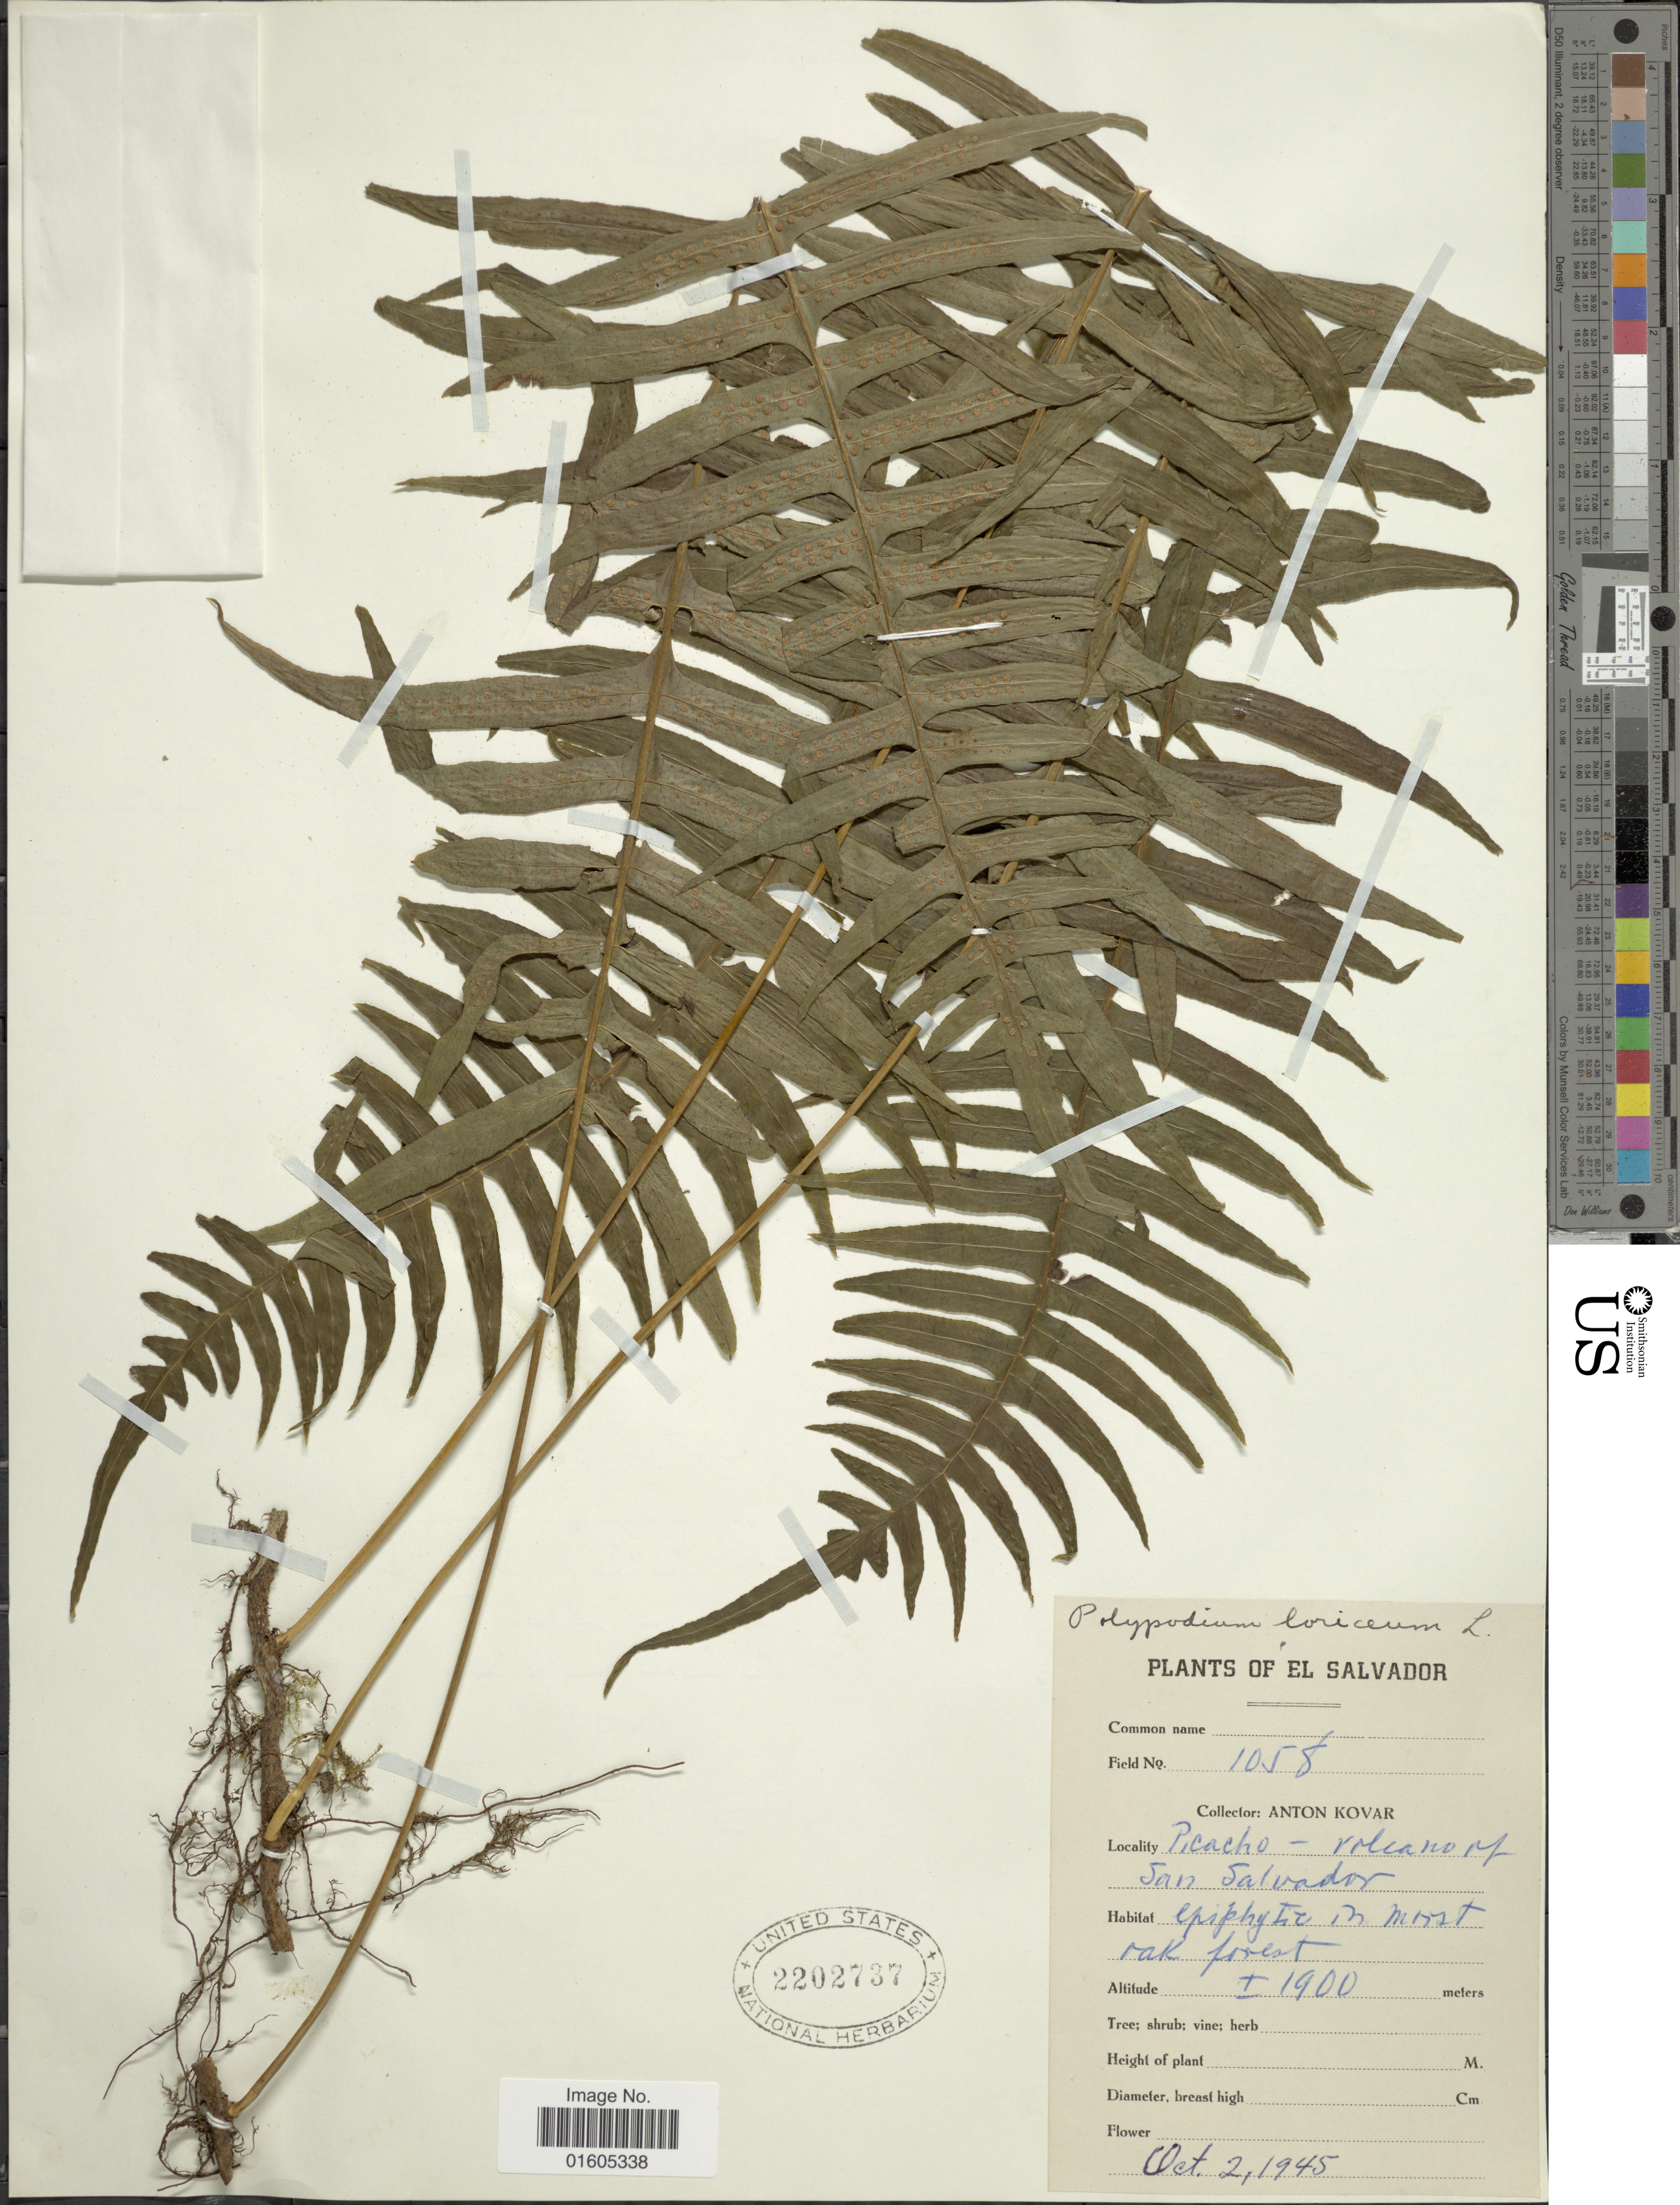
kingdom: Plantae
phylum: Tracheophyta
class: Polypodiopsida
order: Polypodiales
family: Polypodiaceae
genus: Serpocaulon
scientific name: Serpocaulon loriceum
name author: (L.) A.R. Sm.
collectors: A. Kovar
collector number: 1058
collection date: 1945-10-02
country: El Salvador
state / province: San Salvador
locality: Picacho - Volcano of San Salvador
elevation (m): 1900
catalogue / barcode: US 2202737